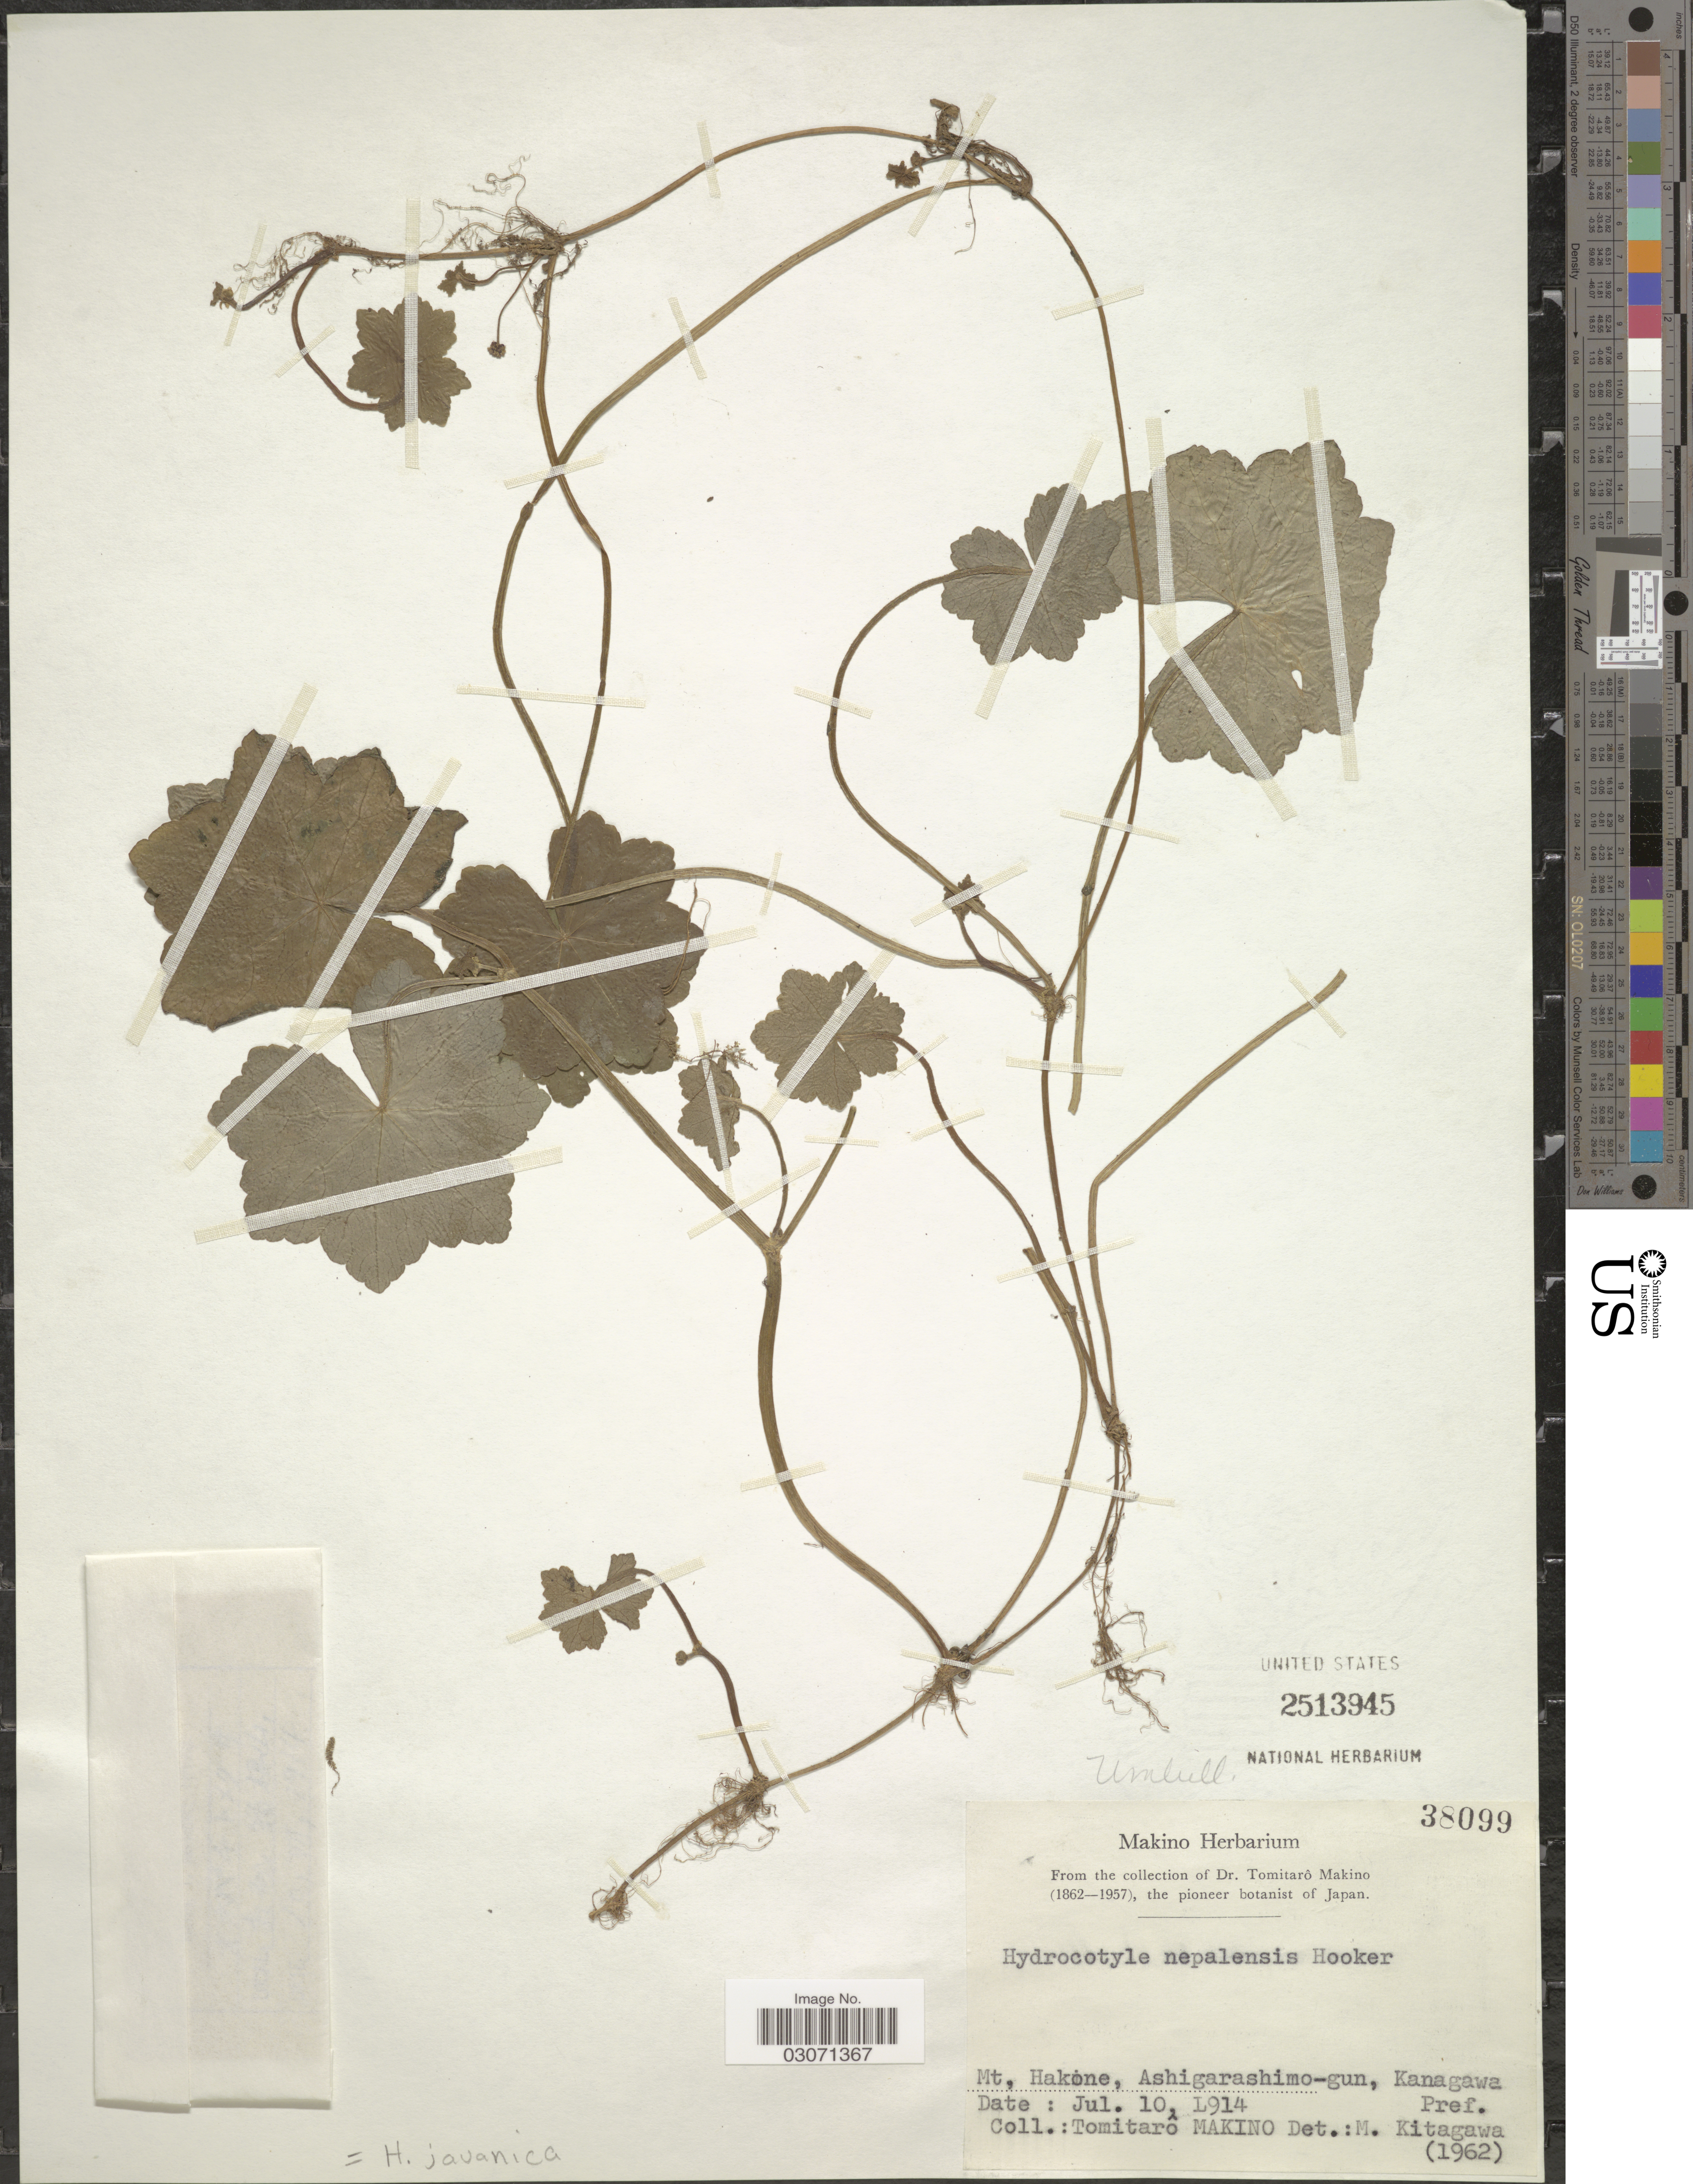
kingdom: Plantae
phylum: Tracheophyta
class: Magnoliopsida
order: Apiales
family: Araliaceae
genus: Hydrocotyle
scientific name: Hydrocotyle javanica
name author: Thunb.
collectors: T. Makino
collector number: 38099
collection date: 1914-07-10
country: Japan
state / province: Kanagawa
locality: Mt. Hakone, Ashigarashimo-gun, Kanagawa Pref.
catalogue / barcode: US 2513945